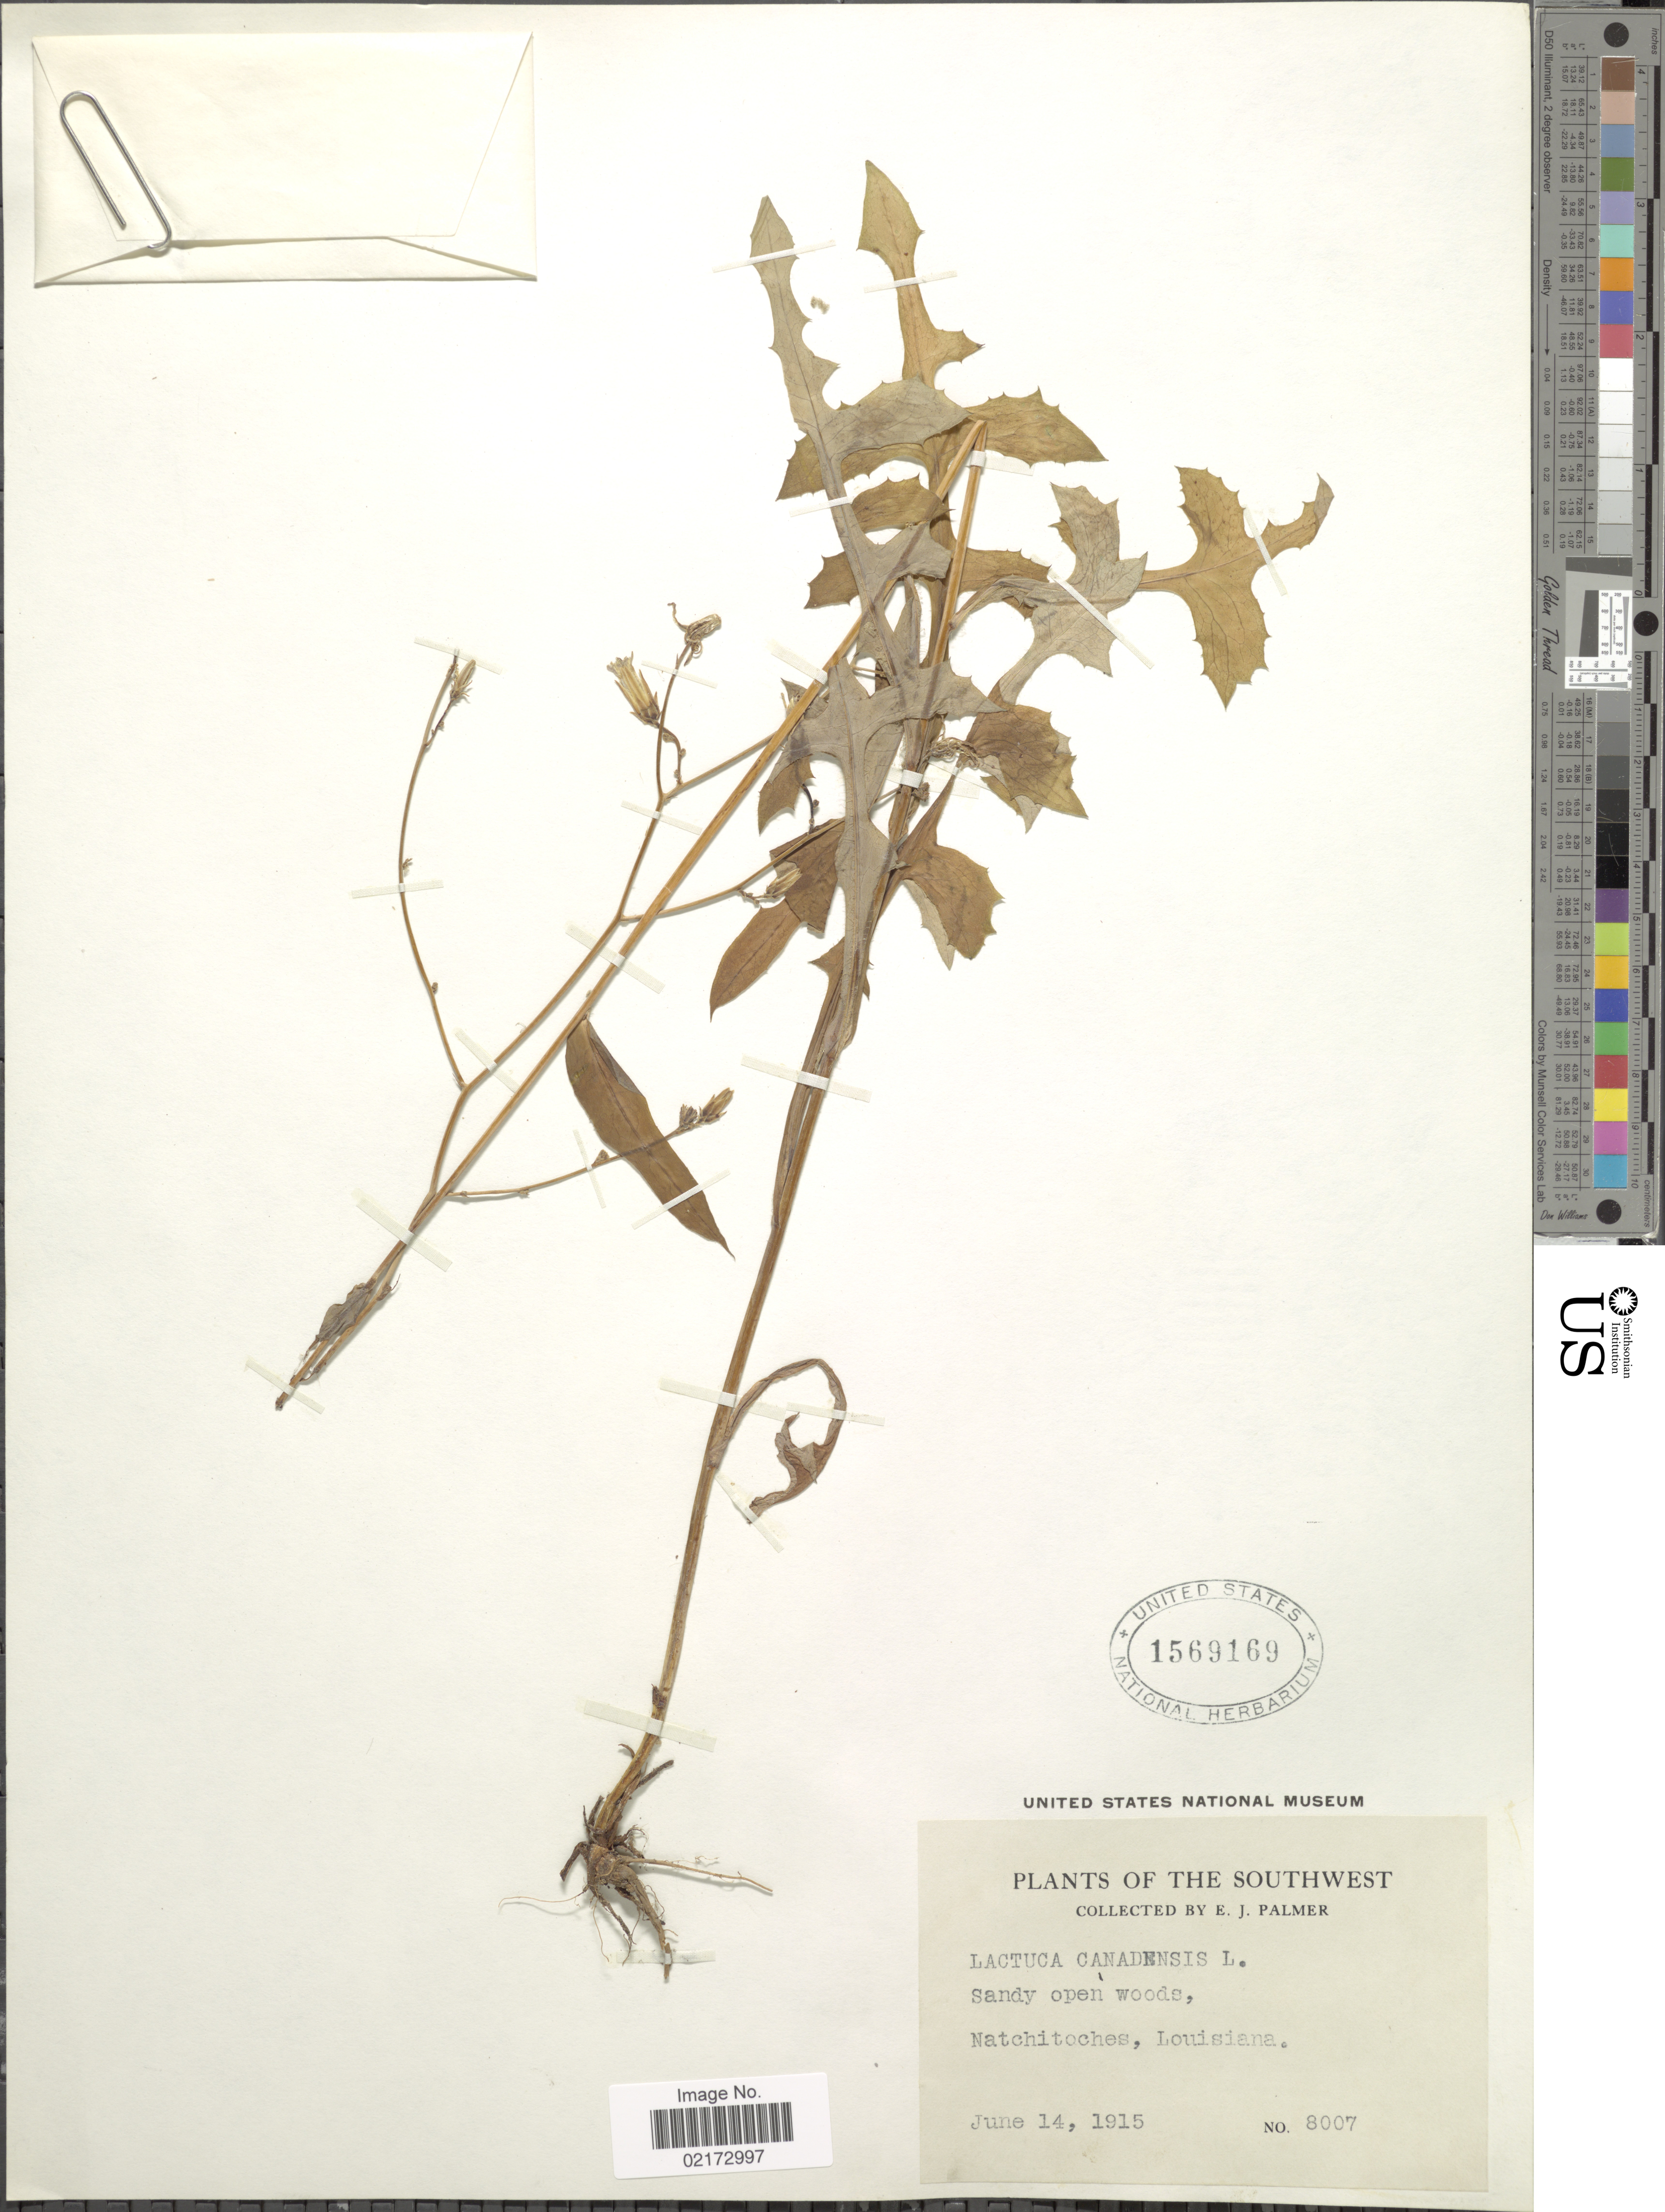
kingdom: Plantae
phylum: Tracheophyta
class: Magnoliopsida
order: Asterales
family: Asteraceae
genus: Lactuca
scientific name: Lactuca canadensis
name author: L.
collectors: E. J. Palmer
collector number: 8007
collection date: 1915-06-14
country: United States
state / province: Louisiana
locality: The Southwest, Natchitoches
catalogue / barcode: US 1569169